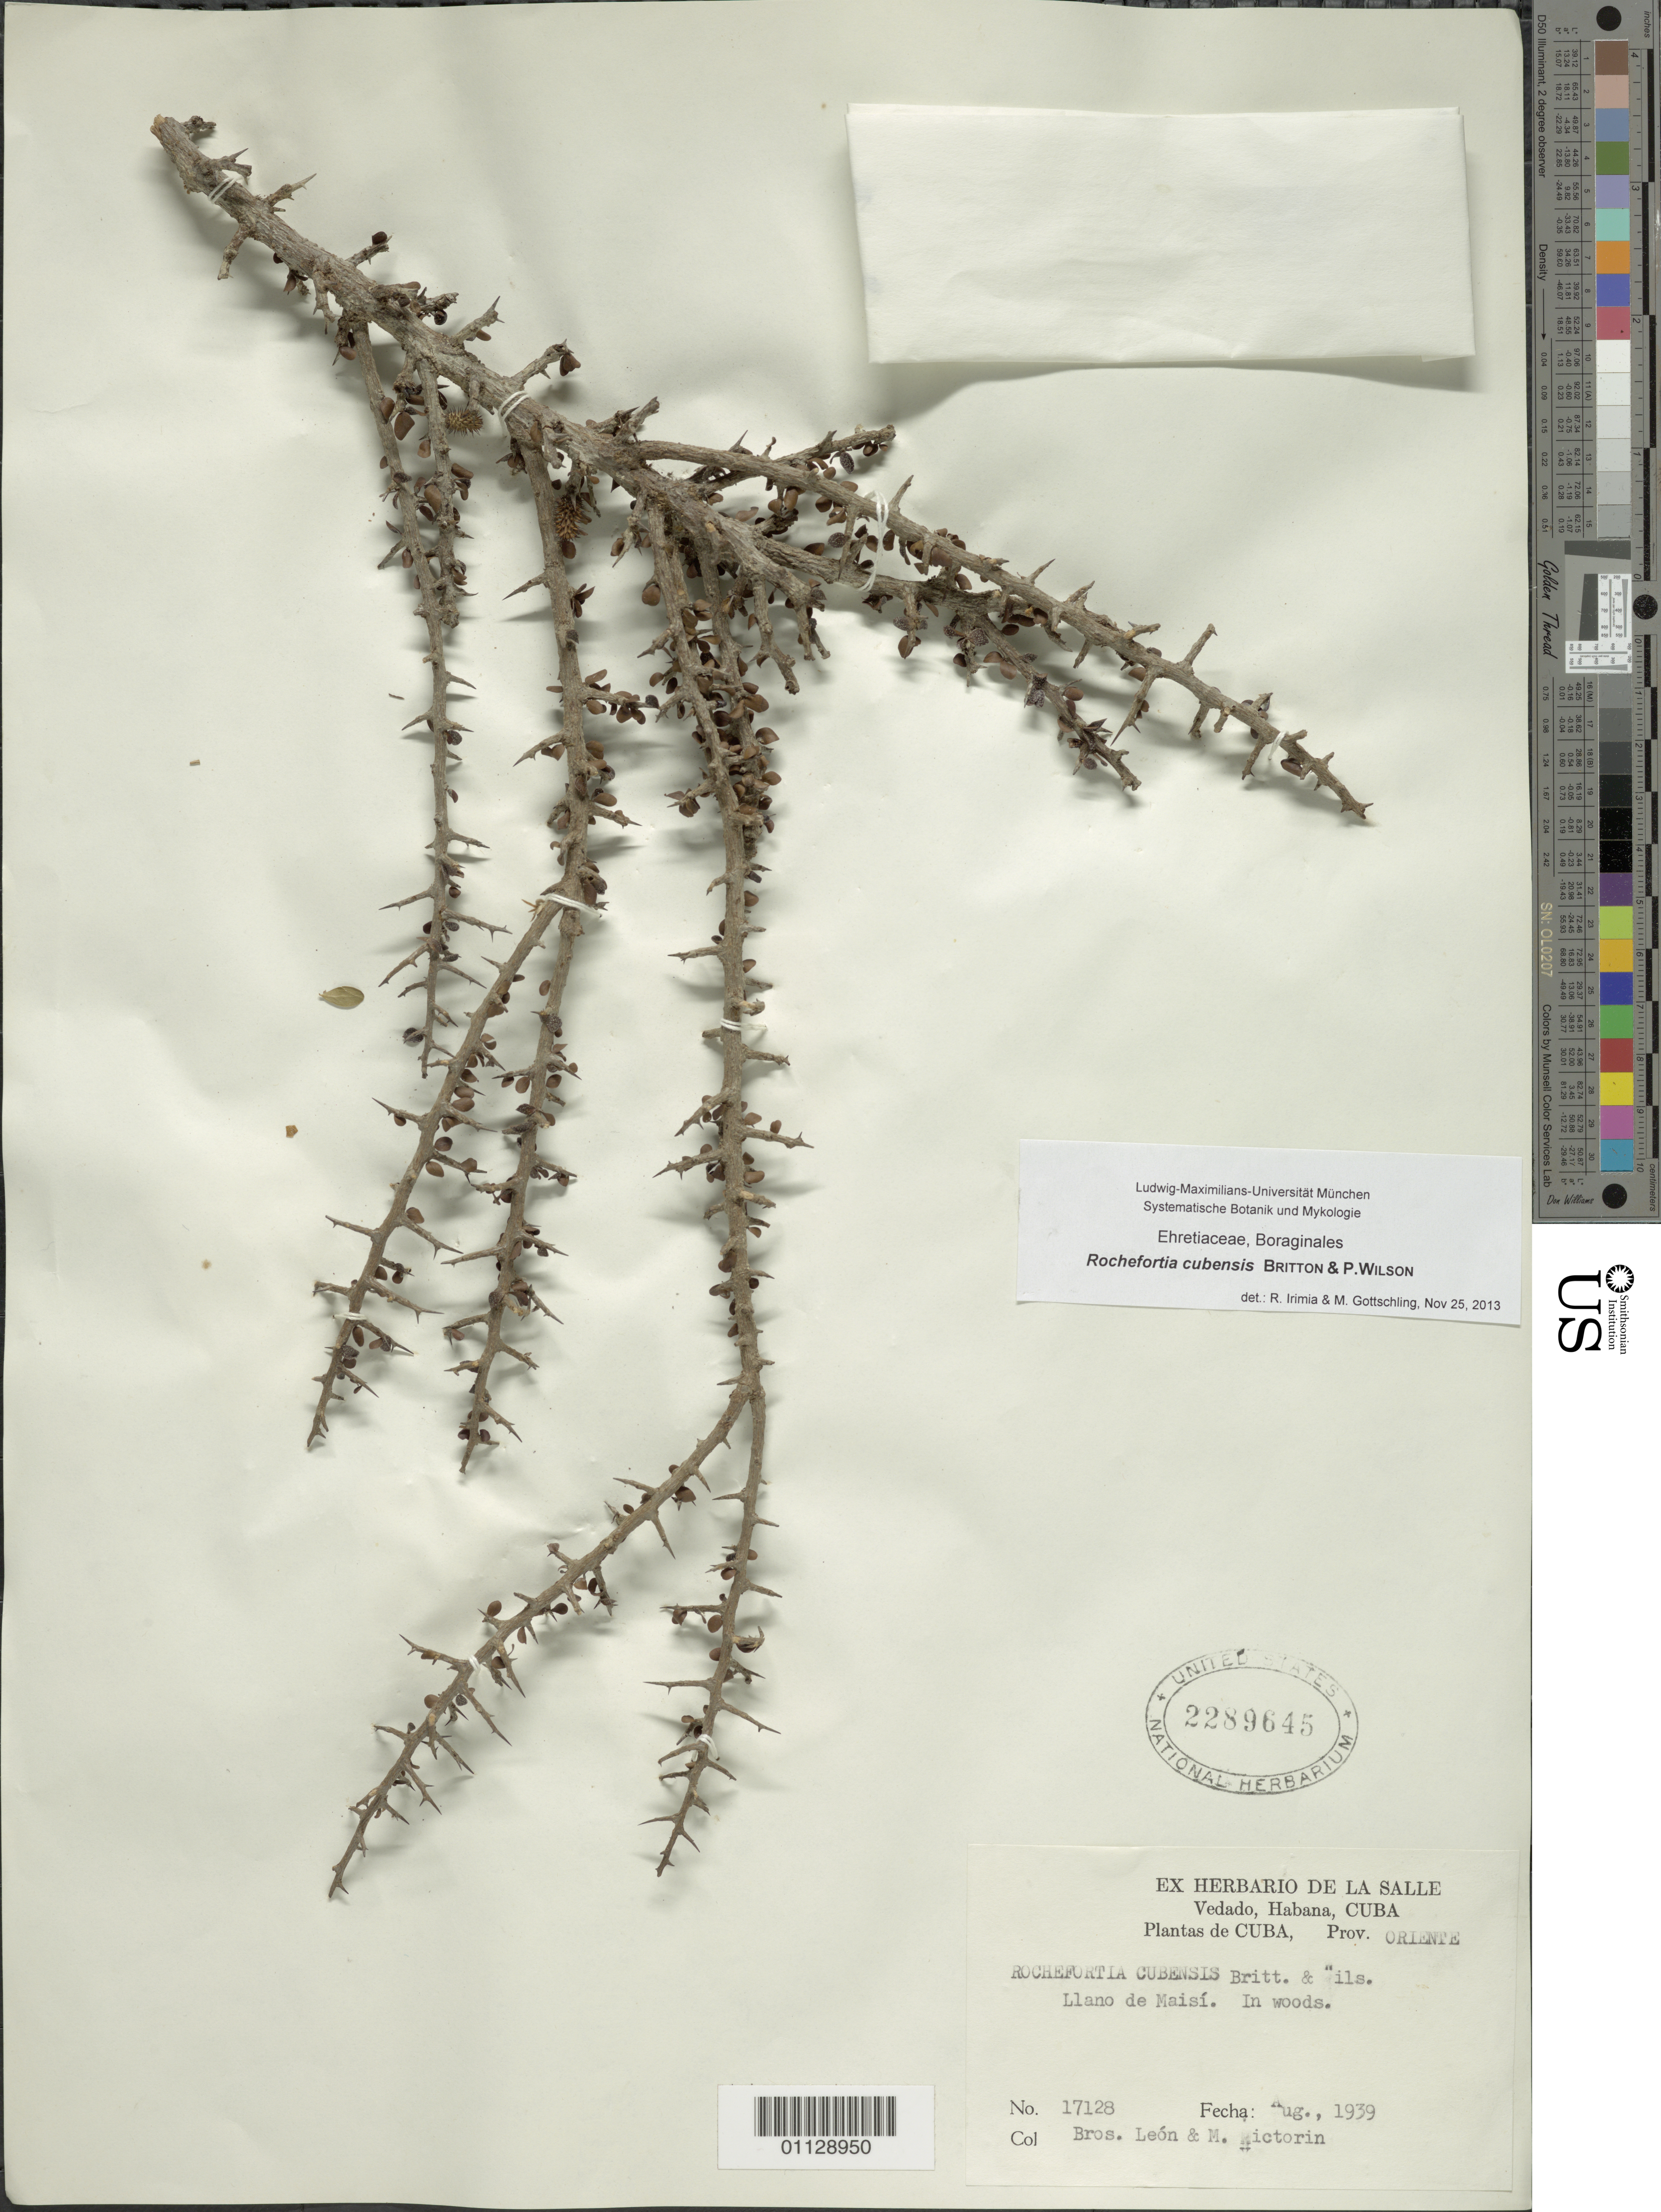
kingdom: Plantae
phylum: Tracheophyta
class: Magnoliopsida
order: Boraginales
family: Ehretiaceae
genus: Rochefortia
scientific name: Rochefortia cubensis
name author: Britton & P. Wilson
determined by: Irimia, R.; Gottschling, M.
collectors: Bro. León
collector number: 17128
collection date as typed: Jul 1939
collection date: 1939-07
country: Cuba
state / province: Oriente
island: Cuba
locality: In woods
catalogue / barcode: US 2289645